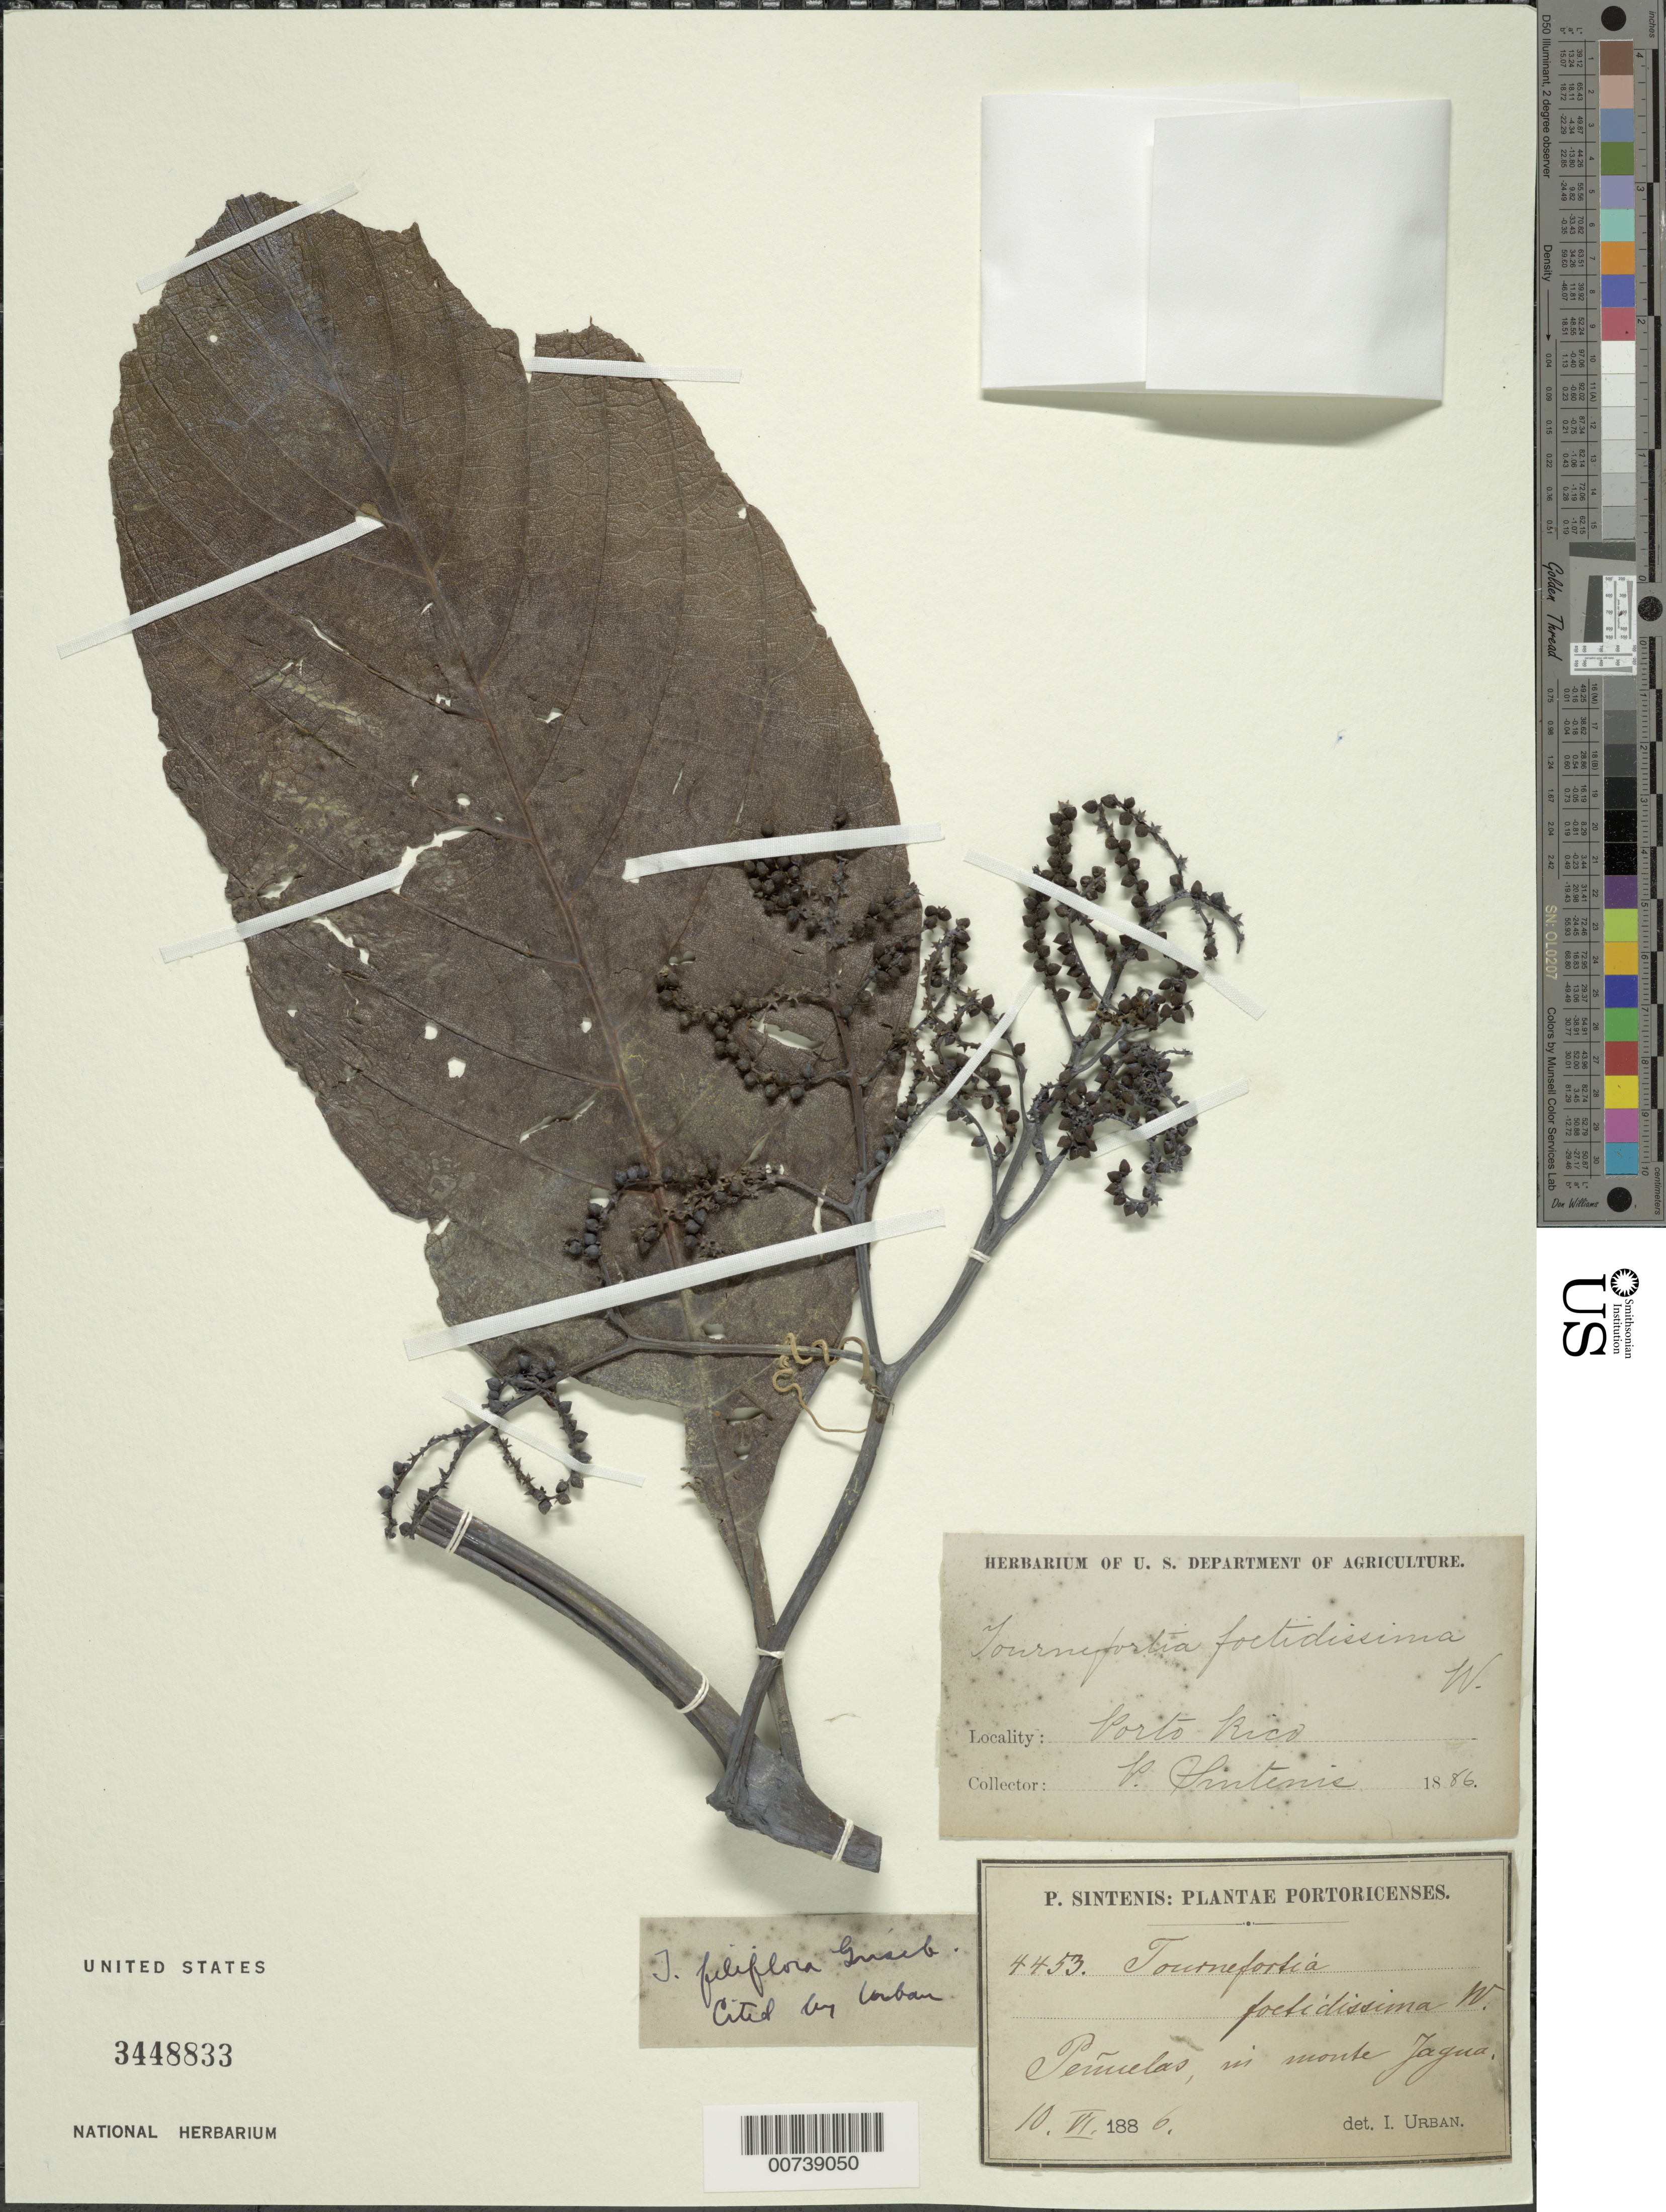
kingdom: Plantae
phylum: Tracheophyta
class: Magnoliopsida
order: Boraginales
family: Heliotropiaceae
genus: Tournefortia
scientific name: Tournefortia filiflora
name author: Griseb.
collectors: P. Sintenis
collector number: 4453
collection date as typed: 10 Jun 1886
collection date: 1886-06-10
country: Puerto Rico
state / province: Peñuelas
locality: Peñuelas, in monte Jagua.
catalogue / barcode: US 3448833